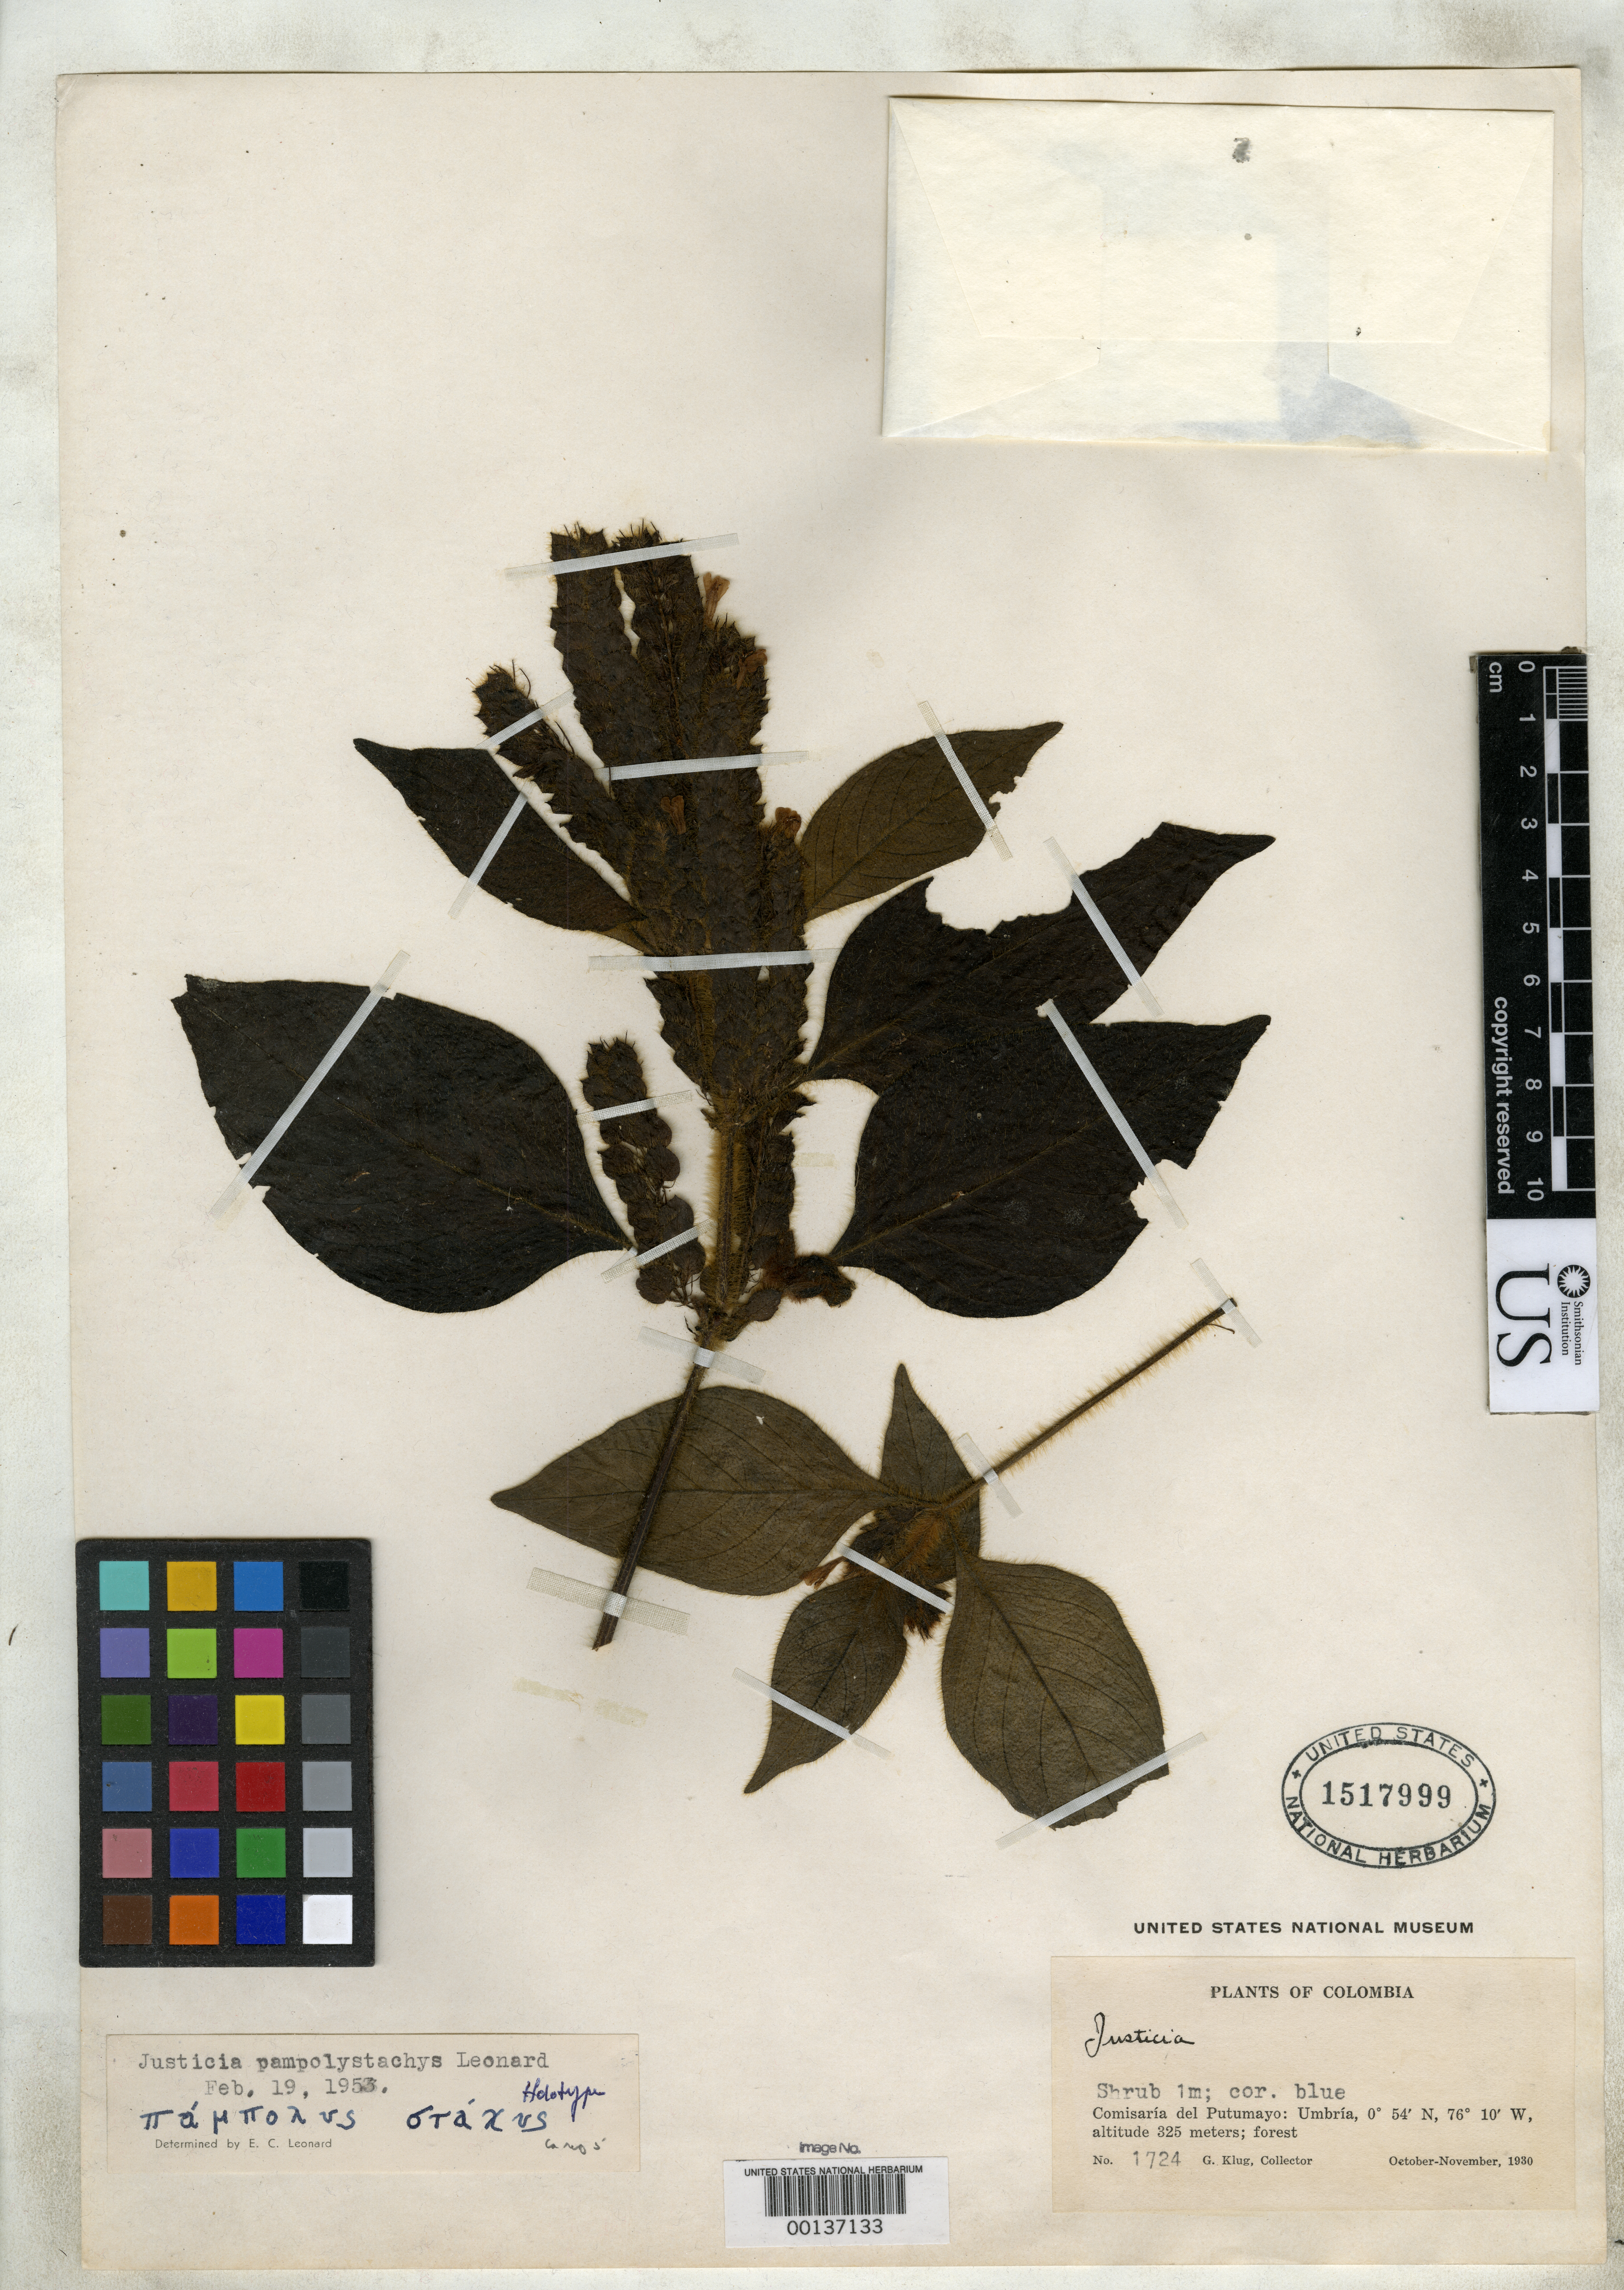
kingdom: Plantae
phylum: Tracheophyta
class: Magnoliopsida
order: Lamiales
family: Acanthaceae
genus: Justicia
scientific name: Justicia pampolystachys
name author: Leonard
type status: Holotype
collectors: G. Klug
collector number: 1724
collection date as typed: Oct 1930 to -- Nov 1930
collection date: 1930-10/1930-11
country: Colombia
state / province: Putumayo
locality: Umbria.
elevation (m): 325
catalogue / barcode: US 1517999